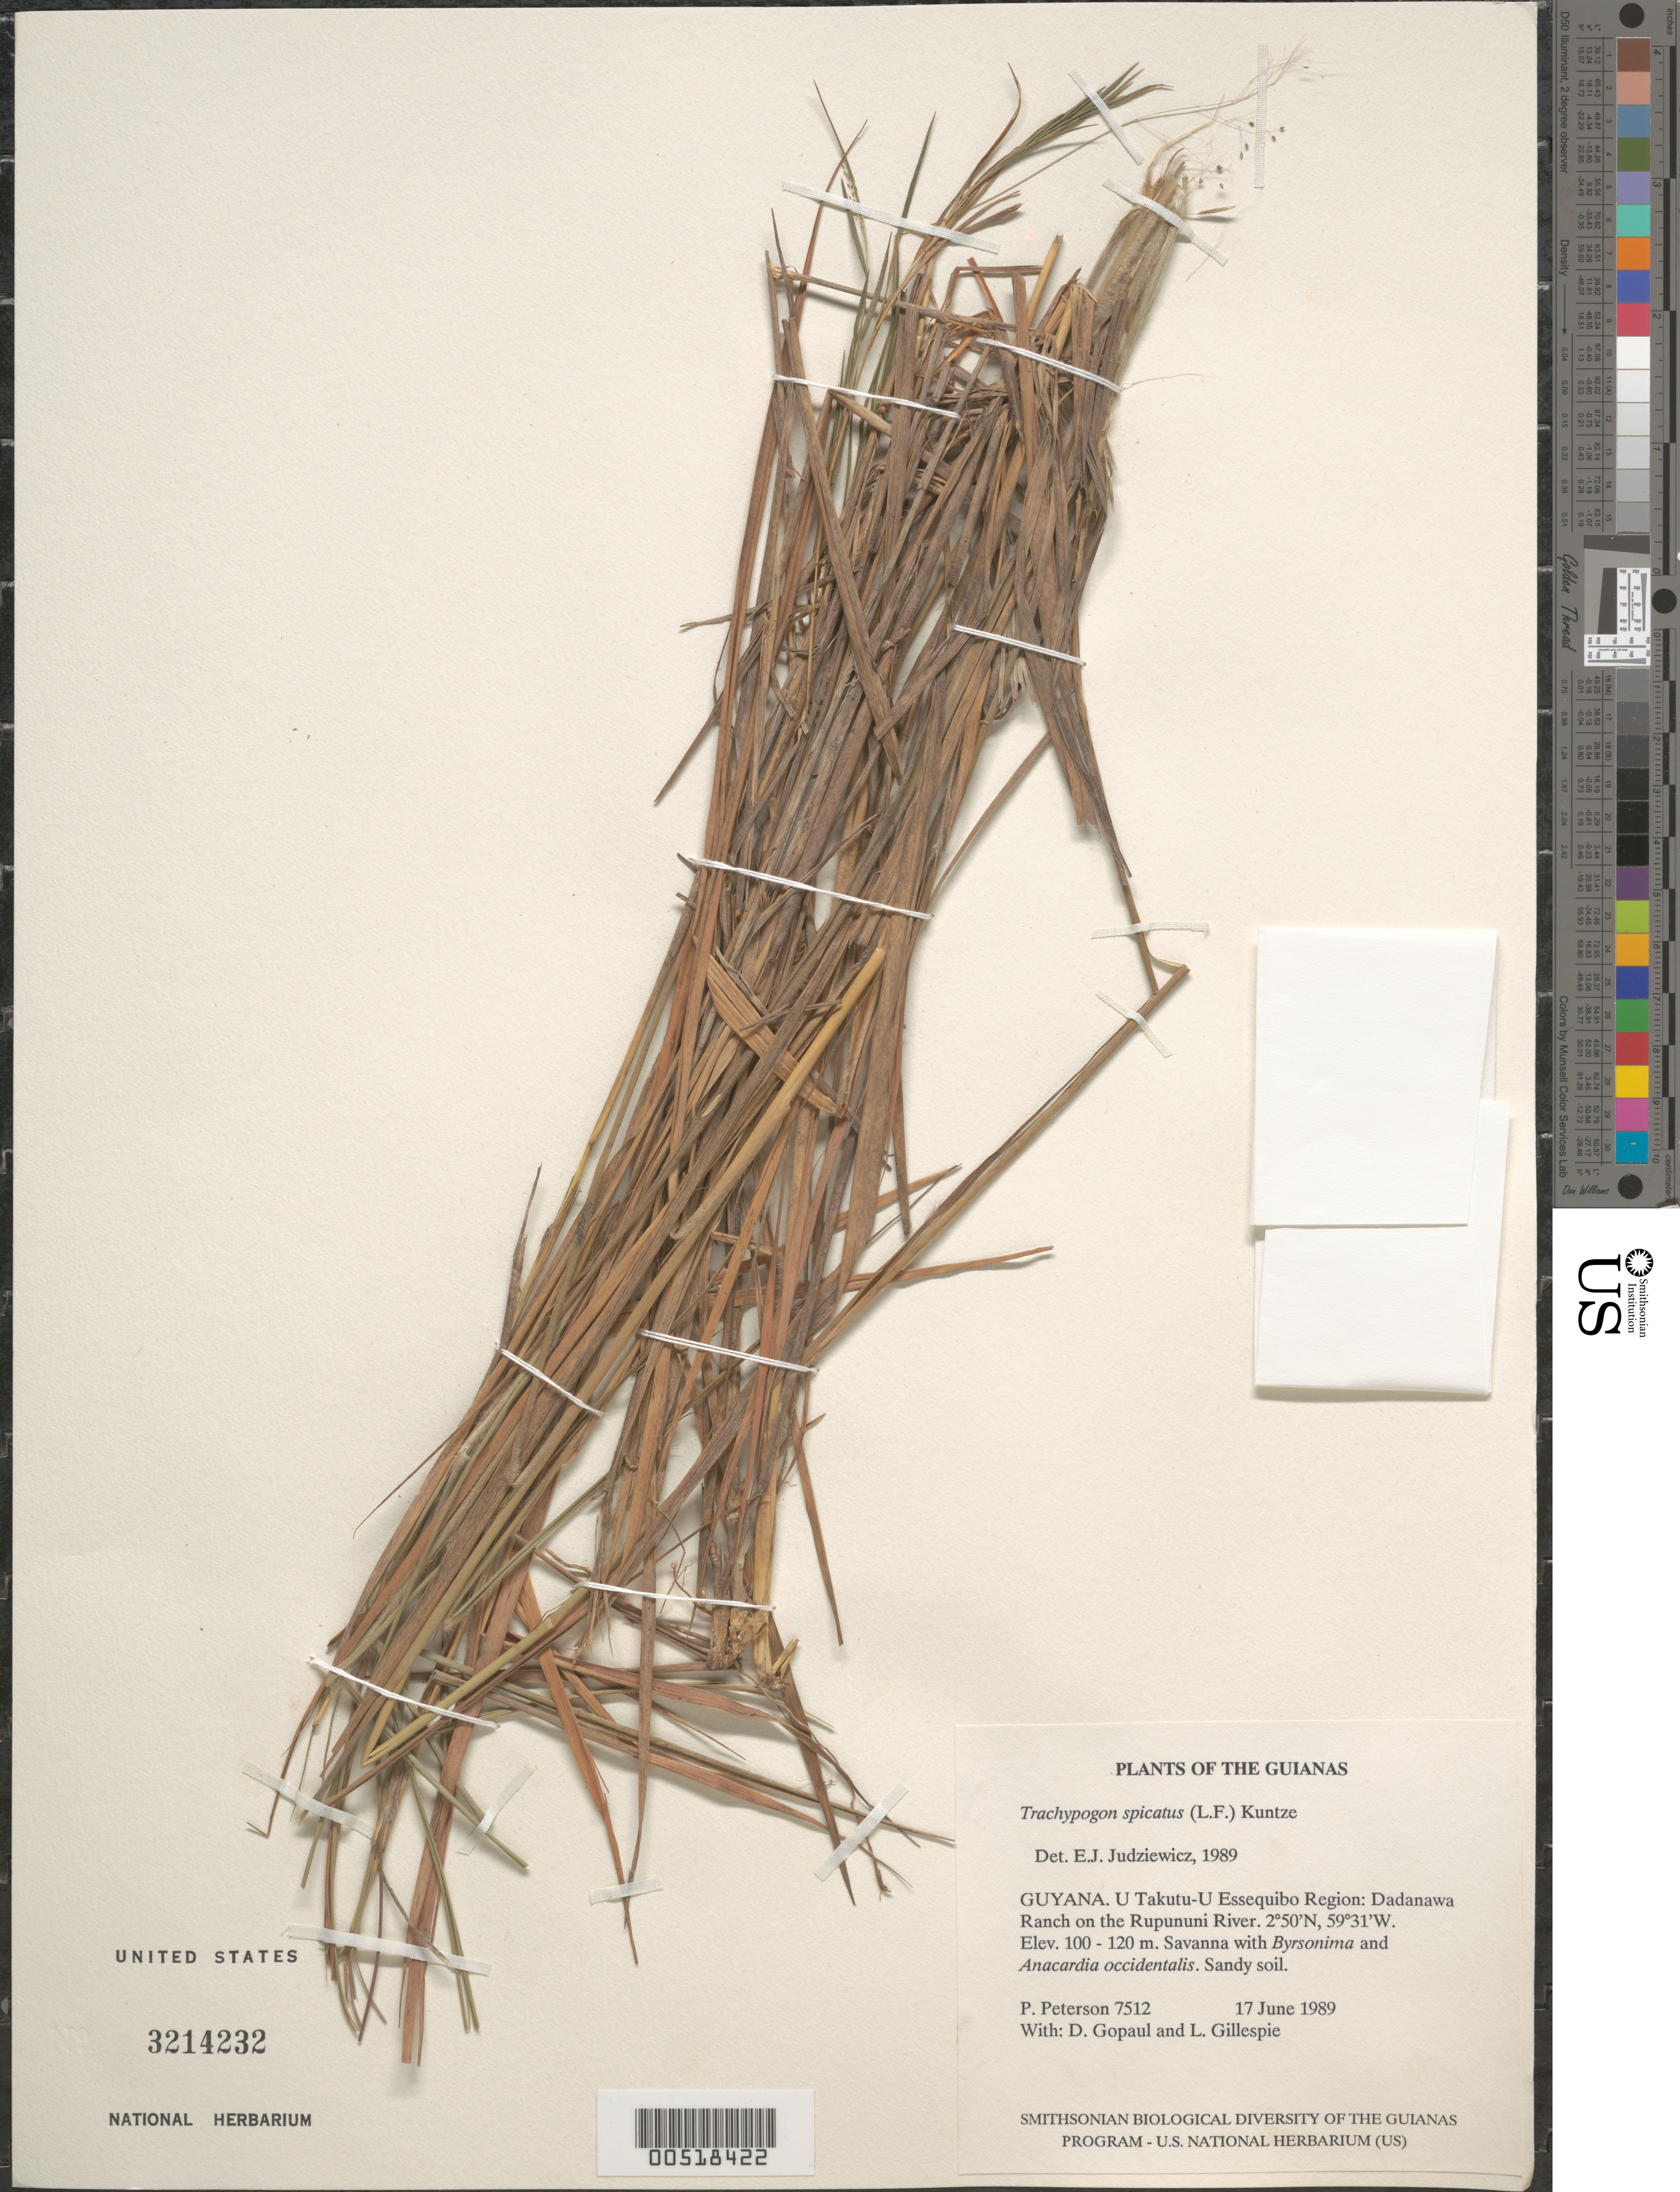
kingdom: Plantae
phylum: Tracheophyta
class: Liliopsida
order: Poales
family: Poaceae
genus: Trachypogon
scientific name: Trachypogon spicatus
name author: (L. f.) Kuntze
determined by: Judziewicz, E. J.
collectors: P. M. Peterson, D. Gopaul & L. J. Gillespie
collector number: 7512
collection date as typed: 17 June 1989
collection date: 1989-06-17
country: Guyana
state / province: U. Takutu-U. Essequibo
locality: Dadanawa Ranch on the Rupununi River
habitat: Savanna with Byrsonima and Anacardium occidentale. Sandy soil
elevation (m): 100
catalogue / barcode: US 3214232